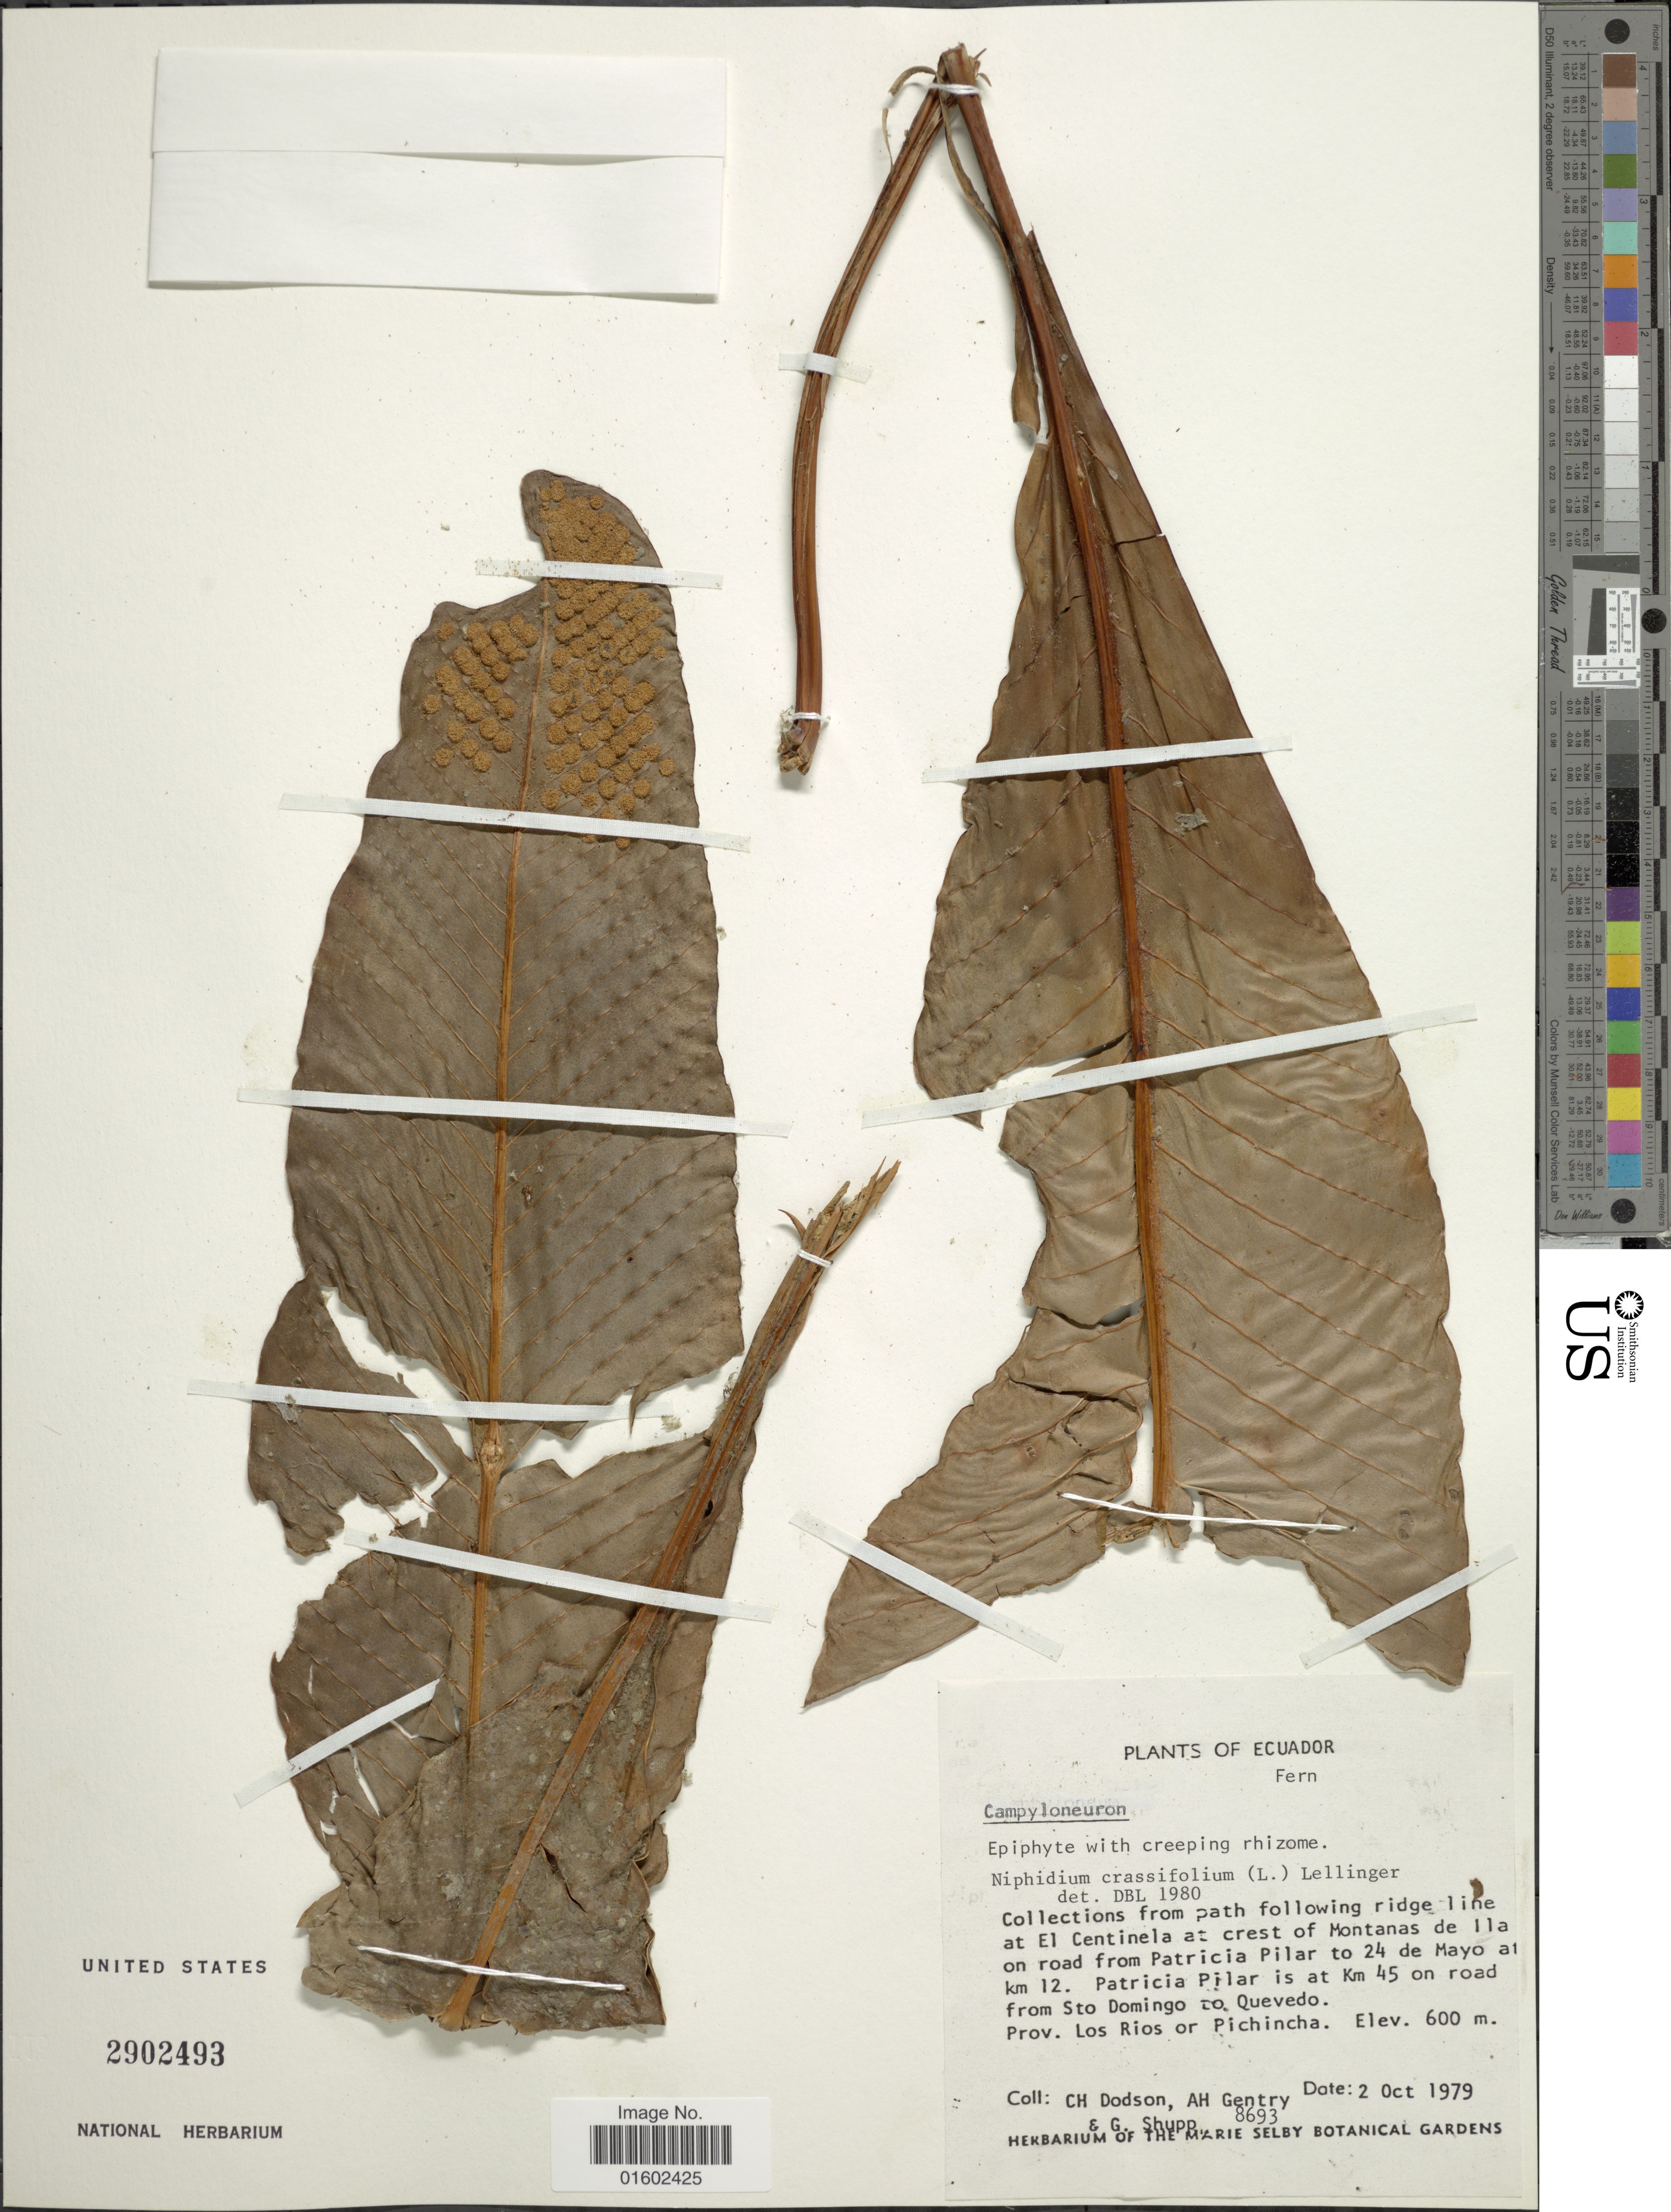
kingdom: Plantae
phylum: Tracheophyta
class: Polypodiopsida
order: Polypodiales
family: Polypodiaceae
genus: Niphidium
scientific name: Niphidium crassifolium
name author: (L.) Lellinger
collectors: C. H. Dodson & A. H. Gentry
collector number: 8693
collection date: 1979-10-02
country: Ecuador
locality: At El Centinela at crest of Montanas de Ila on road from Patricia Pilar to 24 de Mayo at km 12, Patricia Pilarr is at km 45 on road from Sto Domingo to Quevedo, Prov. Los Rios or Pichincha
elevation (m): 600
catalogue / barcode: US 2902493